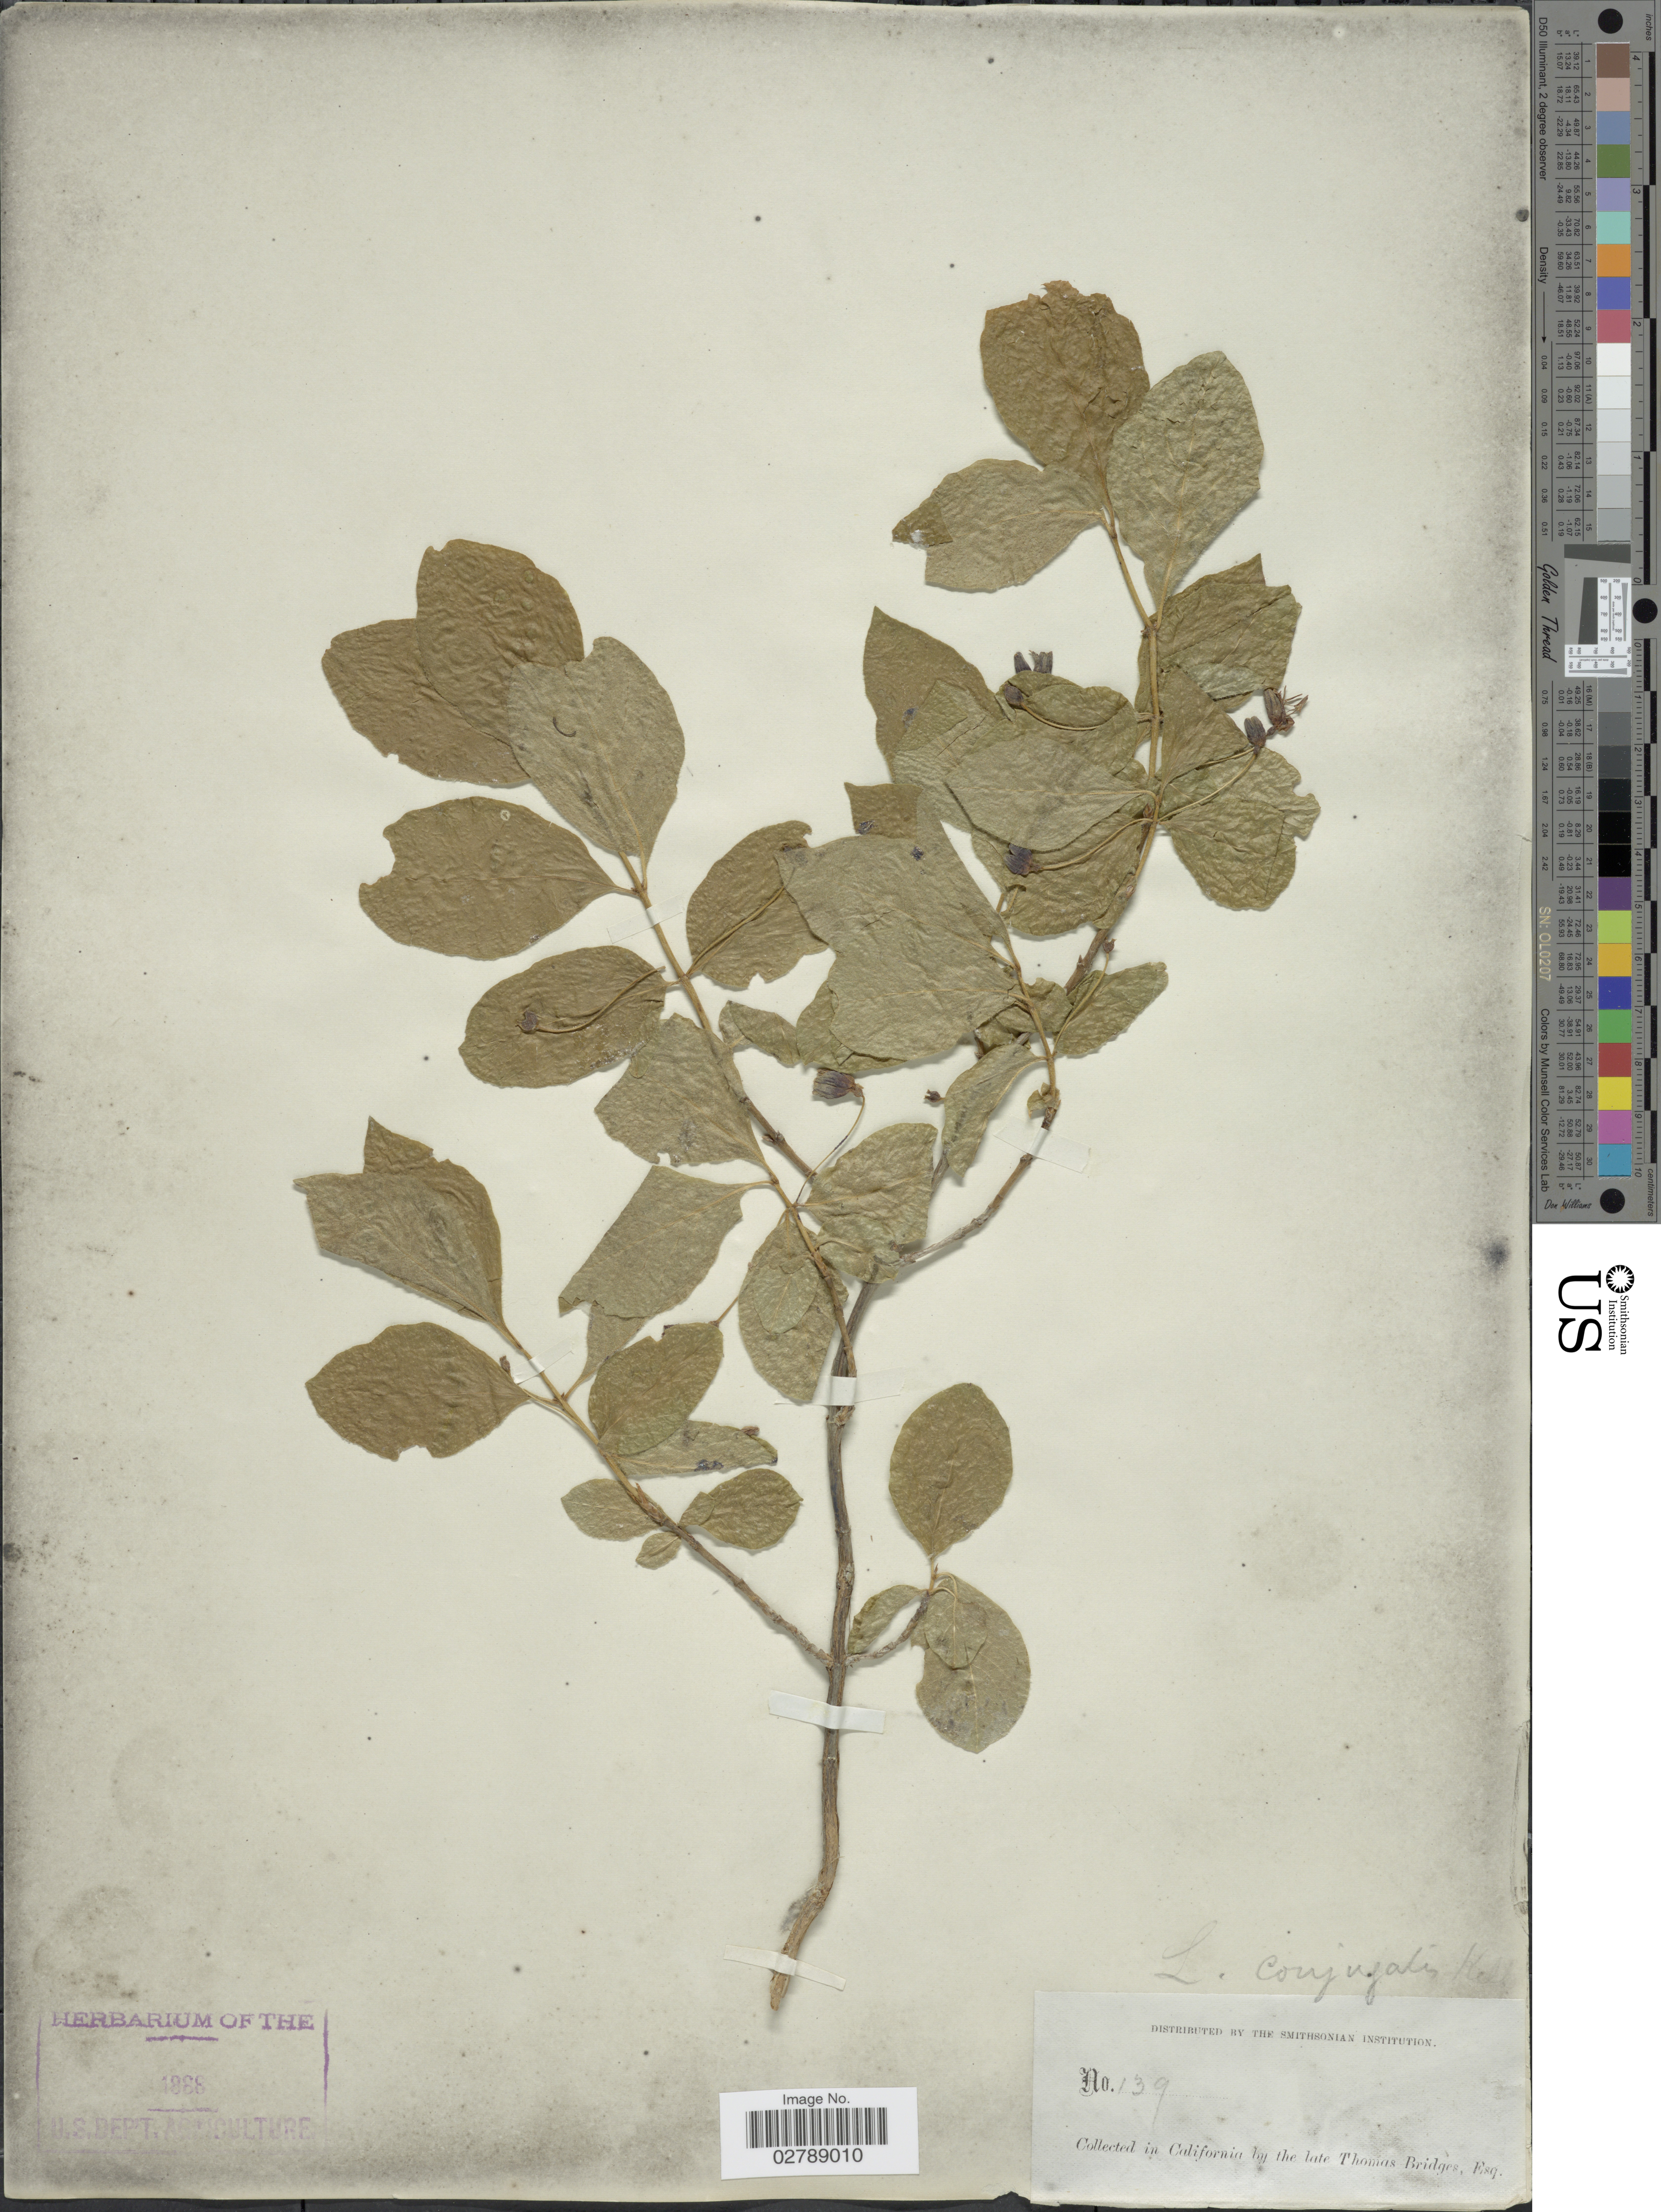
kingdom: Plantae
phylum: Tracheophyta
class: Magnoliopsida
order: Dipsacales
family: Caprifoliaceae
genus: Lonicera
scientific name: Lonicera conjugialis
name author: Kellogg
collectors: T. Bridges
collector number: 139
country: United States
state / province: California